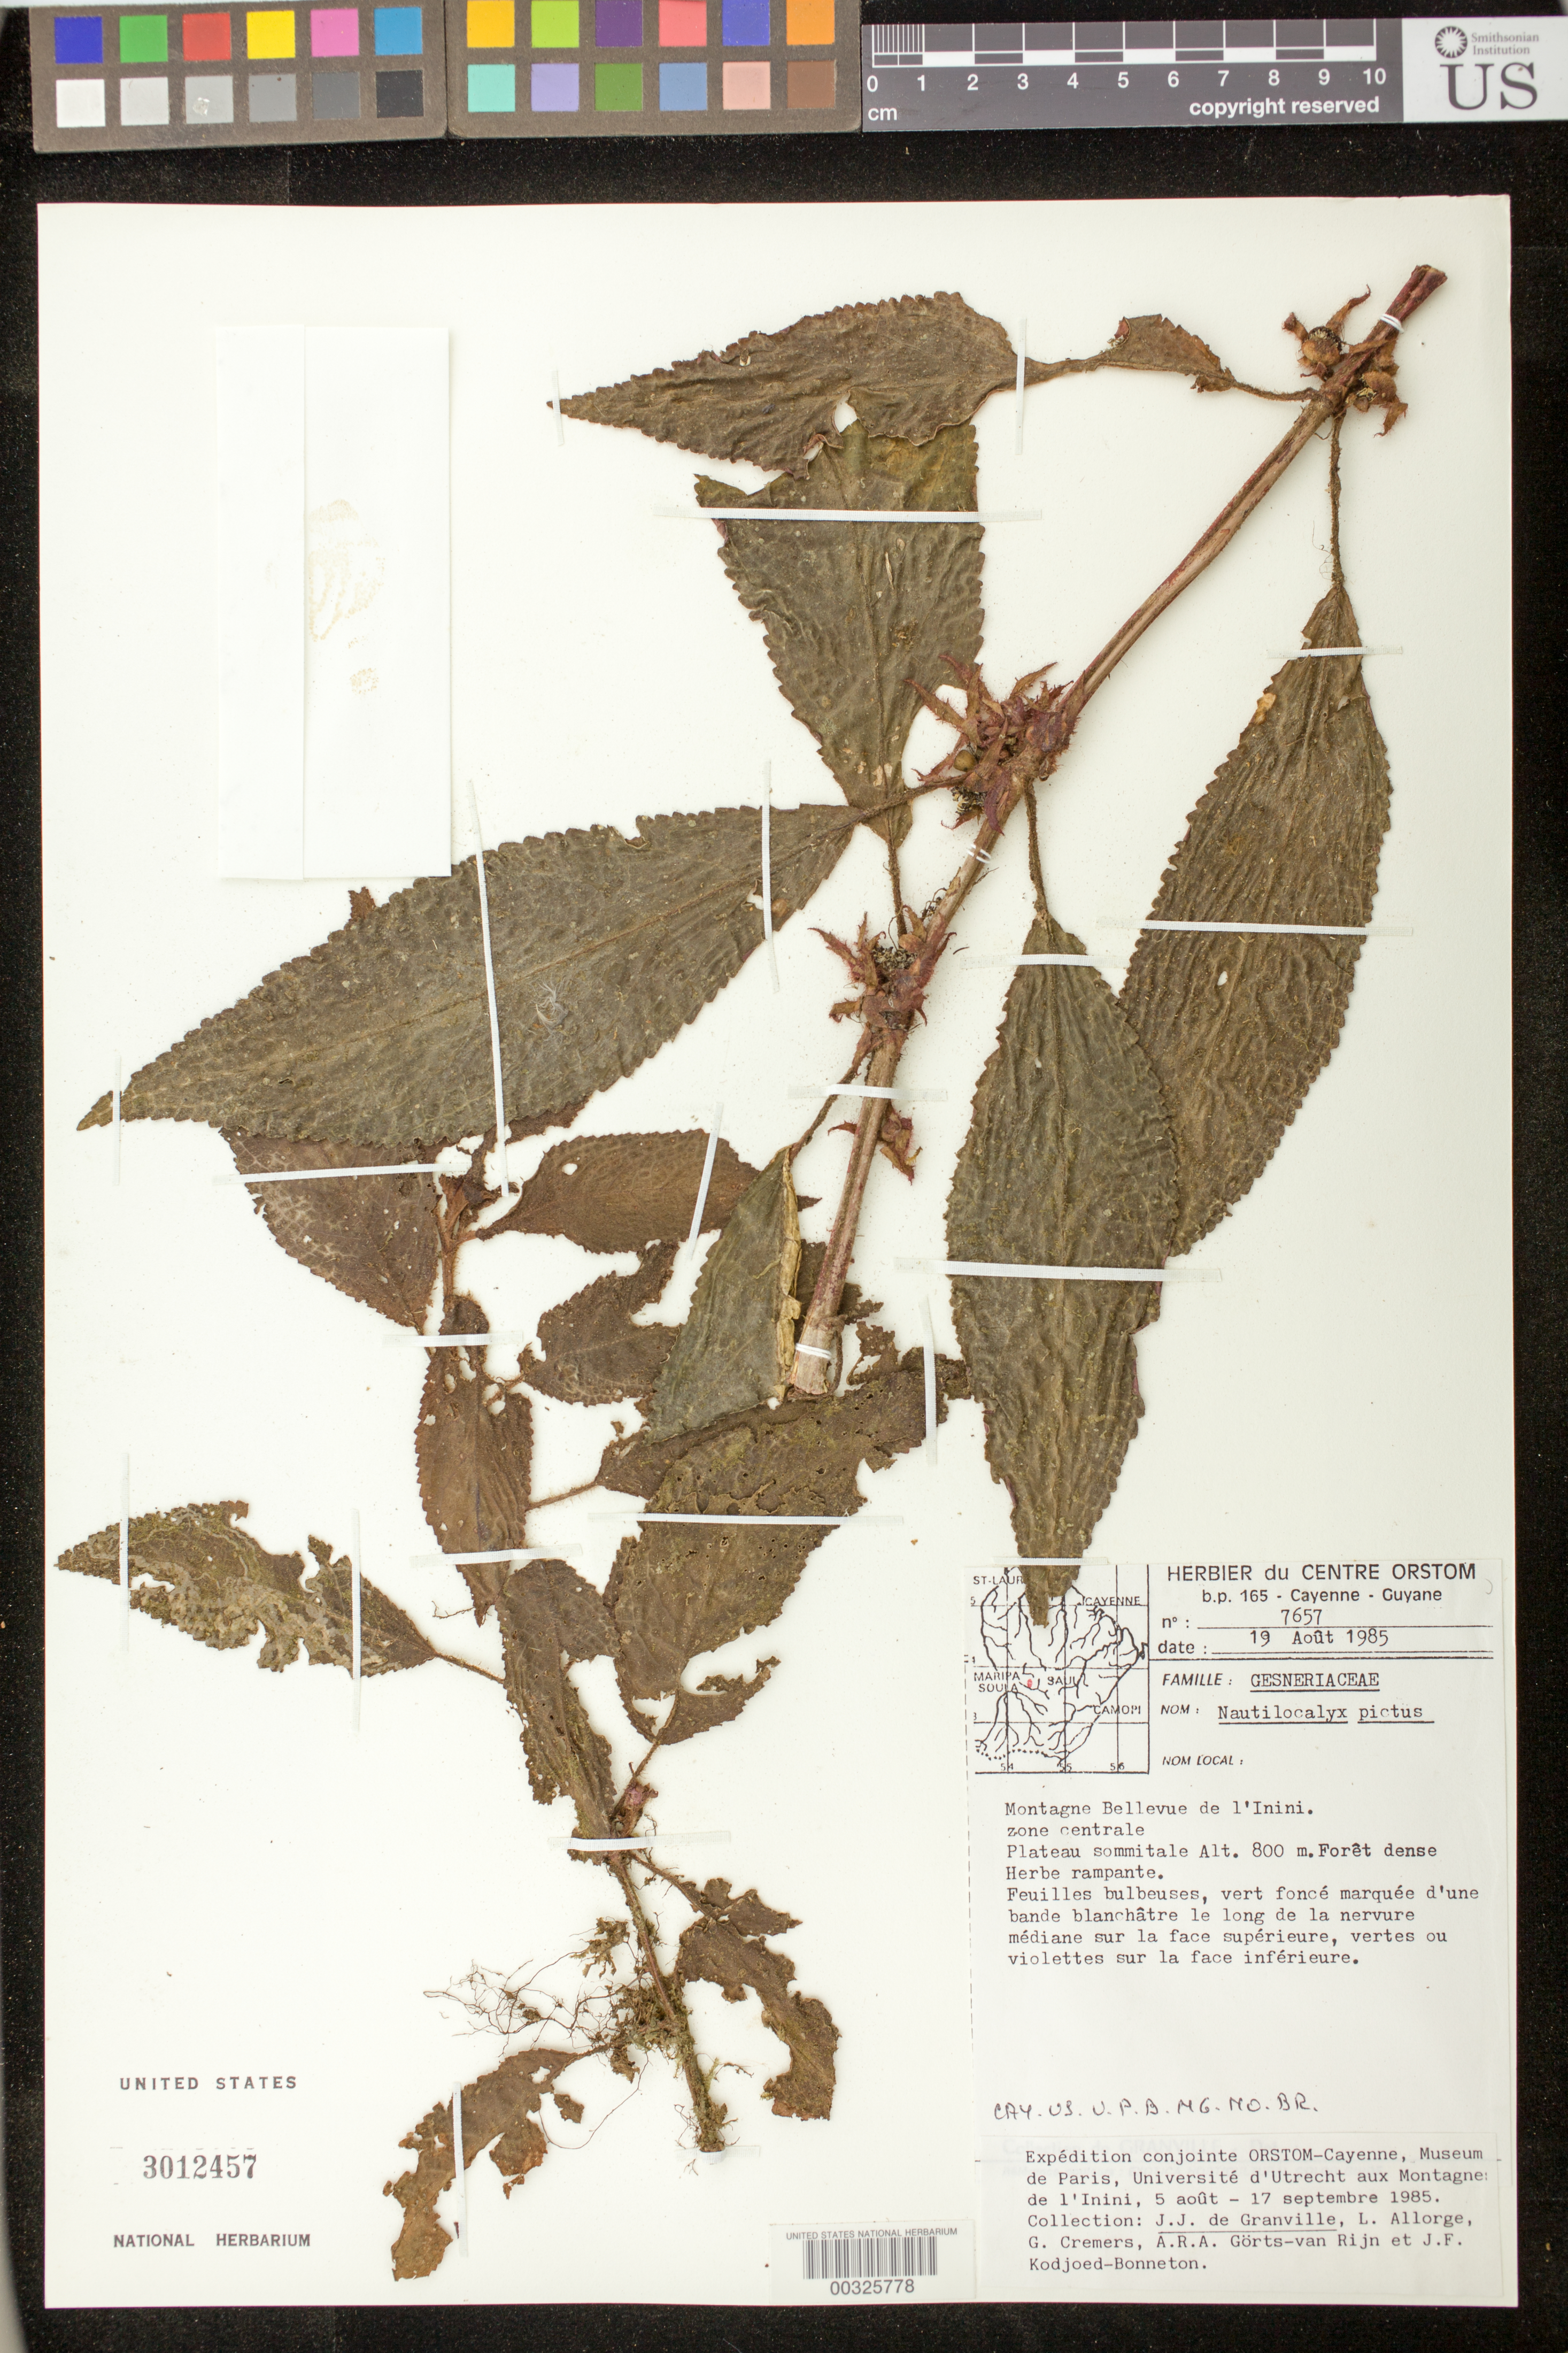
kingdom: Plantae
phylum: Tracheophyta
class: Magnoliopsida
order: Lamiales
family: Gesneriaceae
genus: Nautilocalyx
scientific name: Nautilocalyx pictus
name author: (Hook.) Sprague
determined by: Skog, Laurence E.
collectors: J.-J. de Granville, L. Allorge, G. Cremers, A. .R. A. Görts-van Rijn & J. Kodjoed-Bonneton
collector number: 7657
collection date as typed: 19 Aug 1985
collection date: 1985-08-19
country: French Guiana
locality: Montagne Bellevue de l'Inini, zone centrale, plateau sommital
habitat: Forêt dense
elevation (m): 800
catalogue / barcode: US 3012457